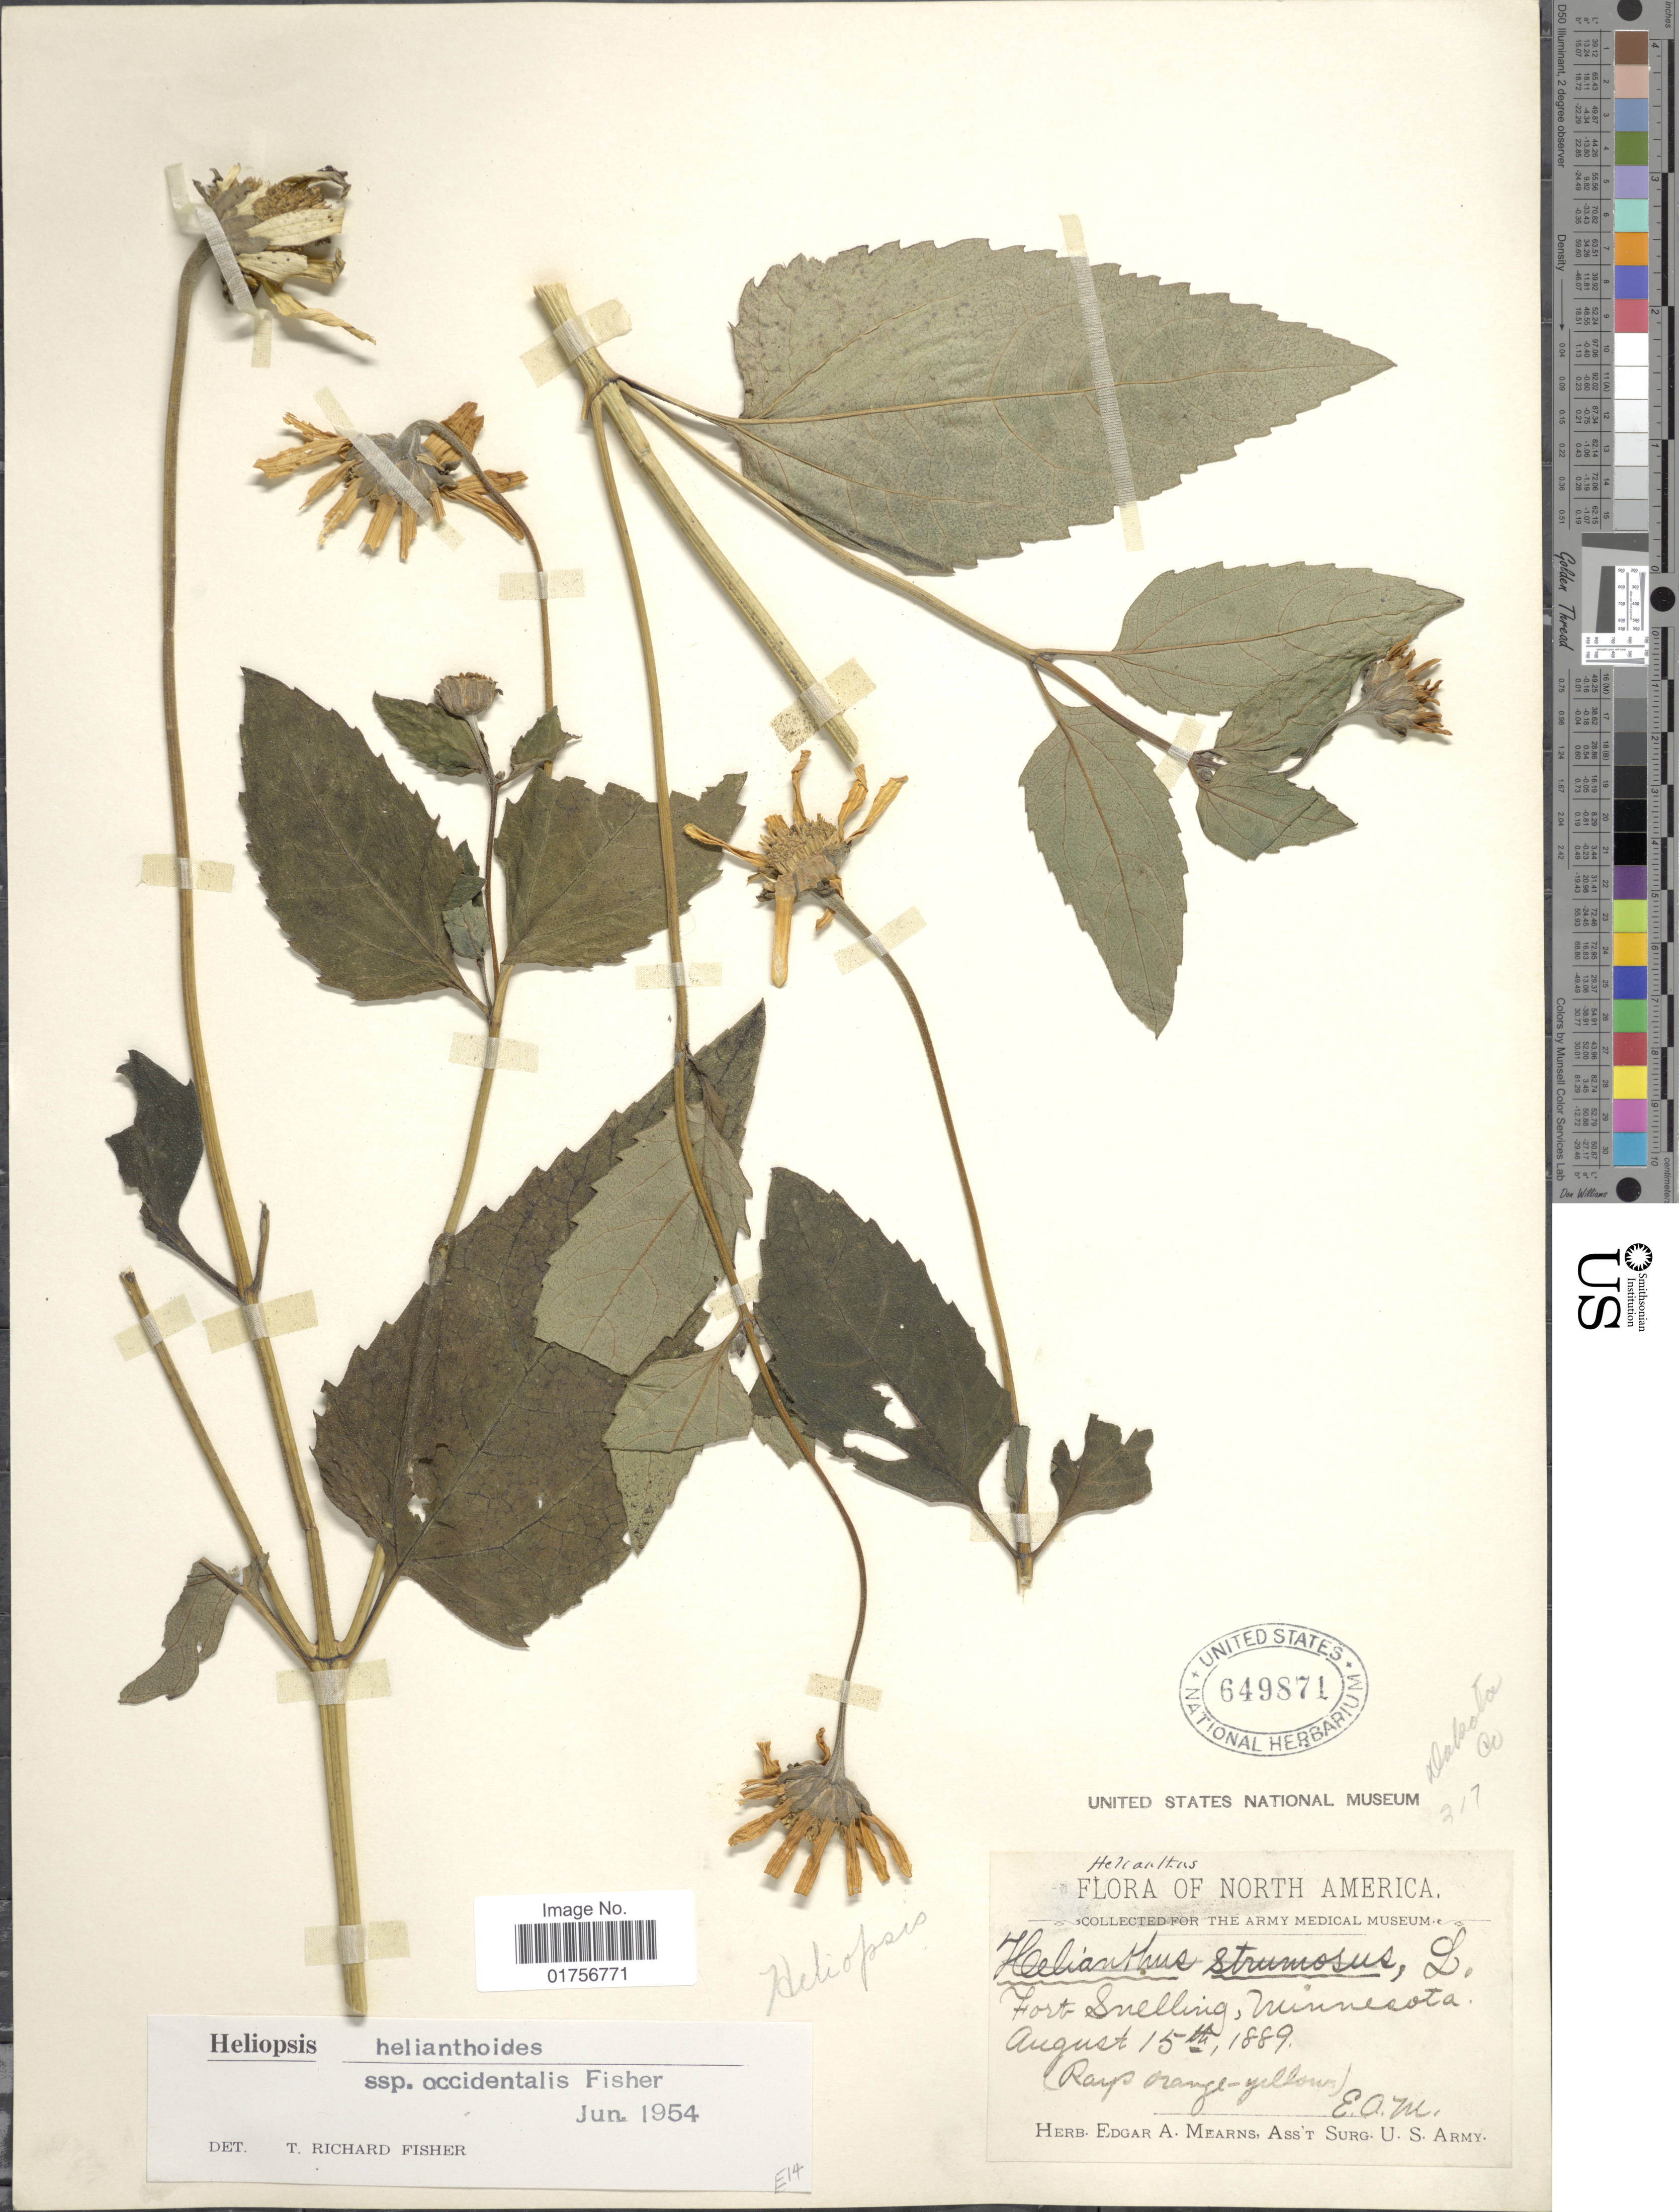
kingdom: Plantae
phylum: Tracheophyta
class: Magnoliopsida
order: Asterales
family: Asteraceae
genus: Heliopsis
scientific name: Heliopsis helianthoides subsp. occidentalis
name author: T.R. Fisher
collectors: E. A. Mearns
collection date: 1889-08-15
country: United States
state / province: Minnesota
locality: Fort Snelling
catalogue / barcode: US 649871